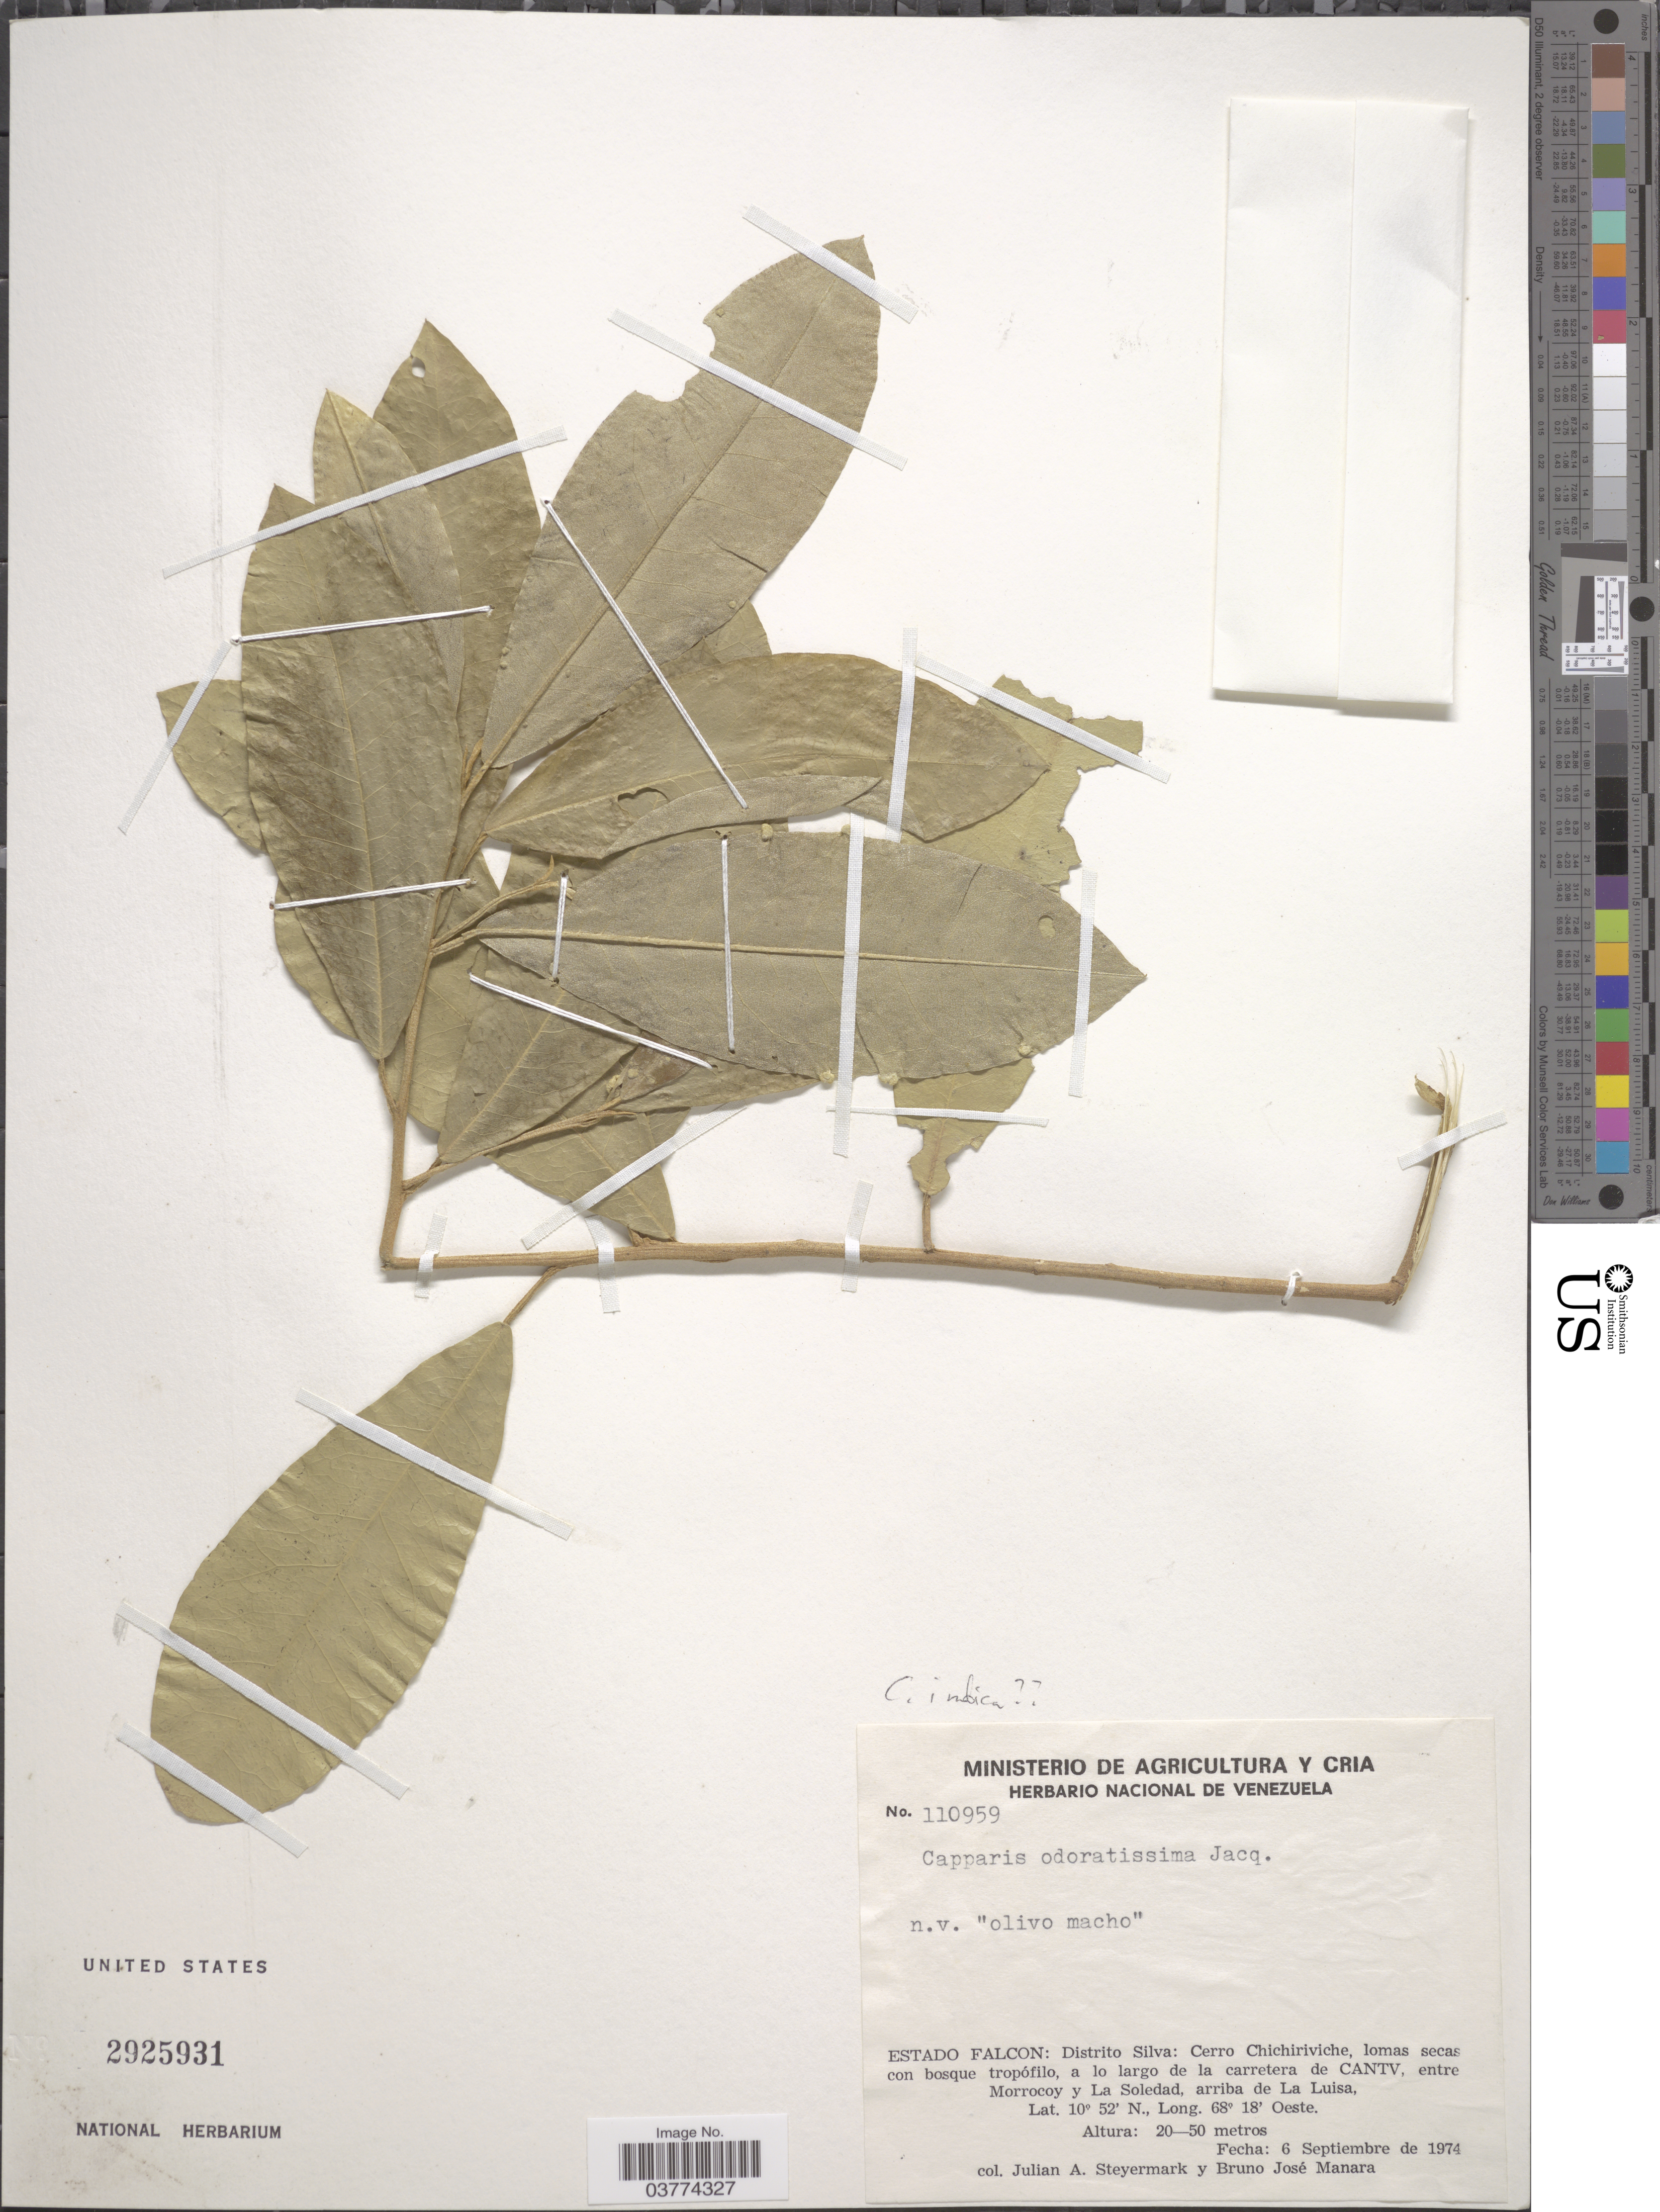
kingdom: Plantae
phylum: Tracheophyta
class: Magnoliopsida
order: Brassicales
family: Capparaceae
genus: Quadrella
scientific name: Quadrella odoratissima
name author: (Jacq.) Hutch.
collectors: J. Steyermark & B. Manara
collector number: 110959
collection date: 1974-09-06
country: Venezuela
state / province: Falcon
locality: Distrito Silva: Cerro Chichiriviche, lomas secas con bosque tropófilo, a lo largo de la carretera de CANTV, entre Morrocoy y La Soledad, arriba de La Luisa.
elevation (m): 20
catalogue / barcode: US 2925931